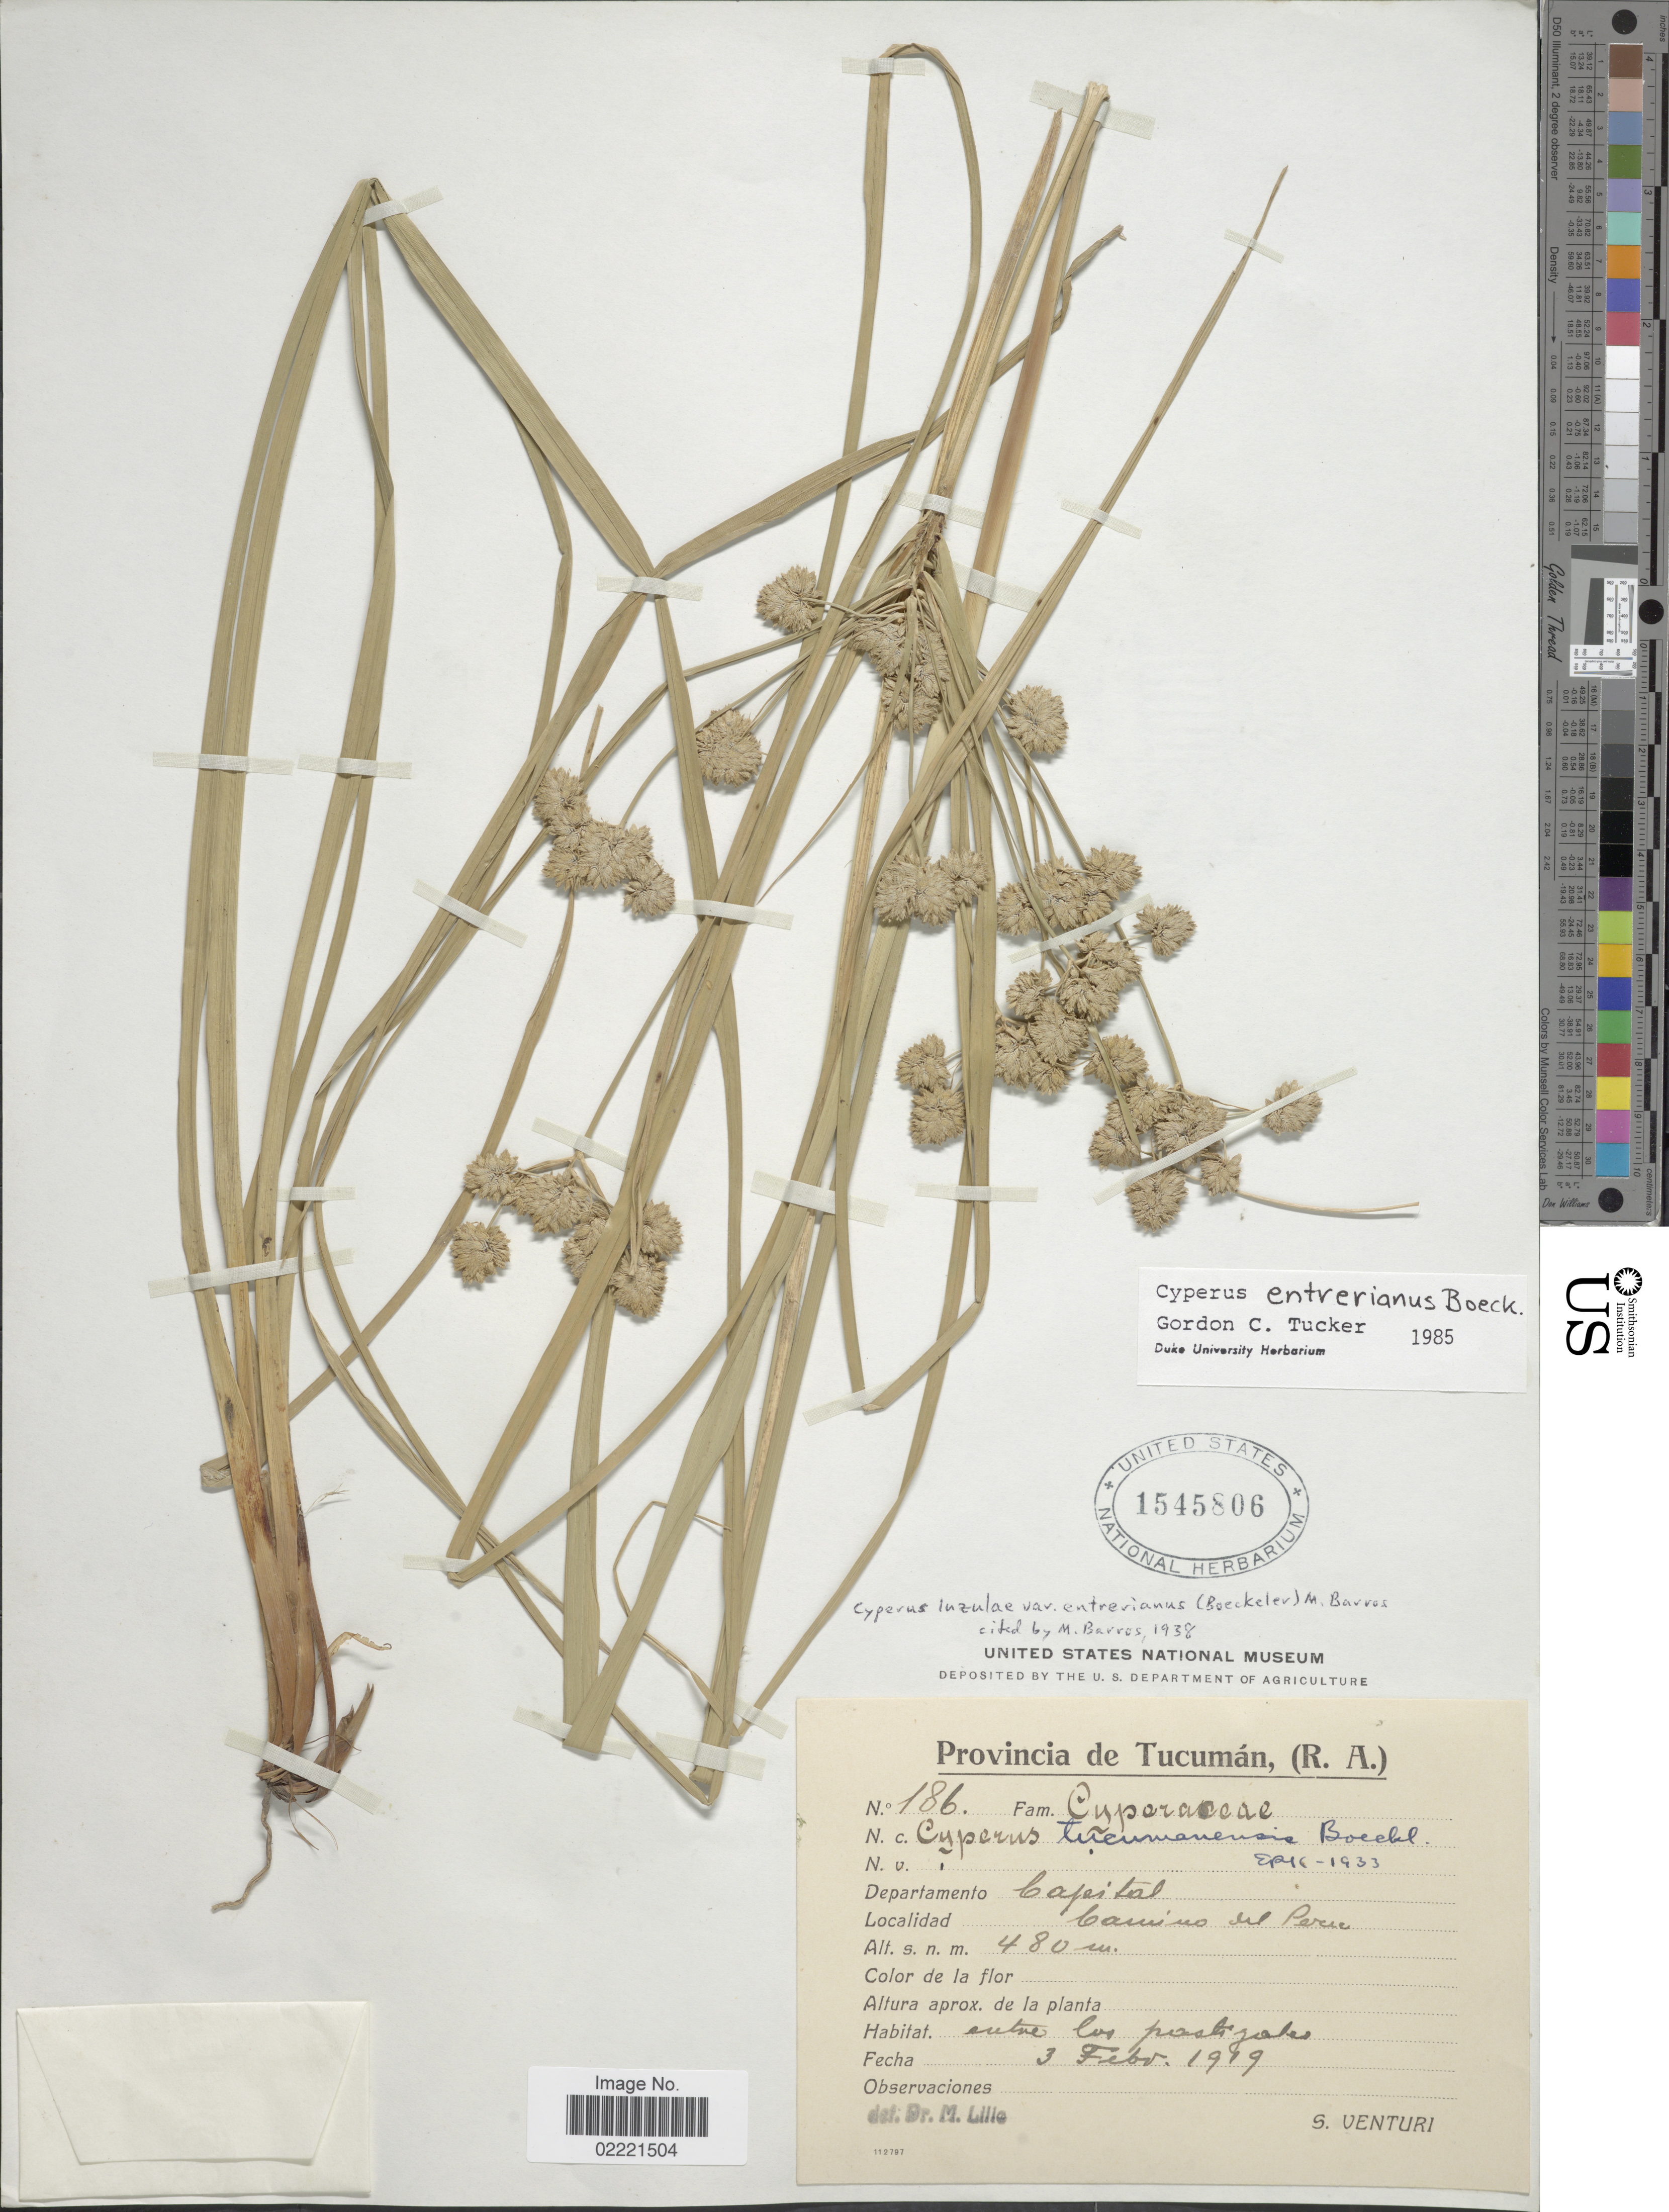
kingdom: Plantae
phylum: Tracheophyta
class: Liliopsida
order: Poales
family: Cyperaceae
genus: Cyperus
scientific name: Cyperus entrerianus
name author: Boeckeler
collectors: S. Venturi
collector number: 186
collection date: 1919-02-03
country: Argentina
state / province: Tucuman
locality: (R.A.) Departamento Capital, Camino del Peru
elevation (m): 480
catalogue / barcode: US 1545806